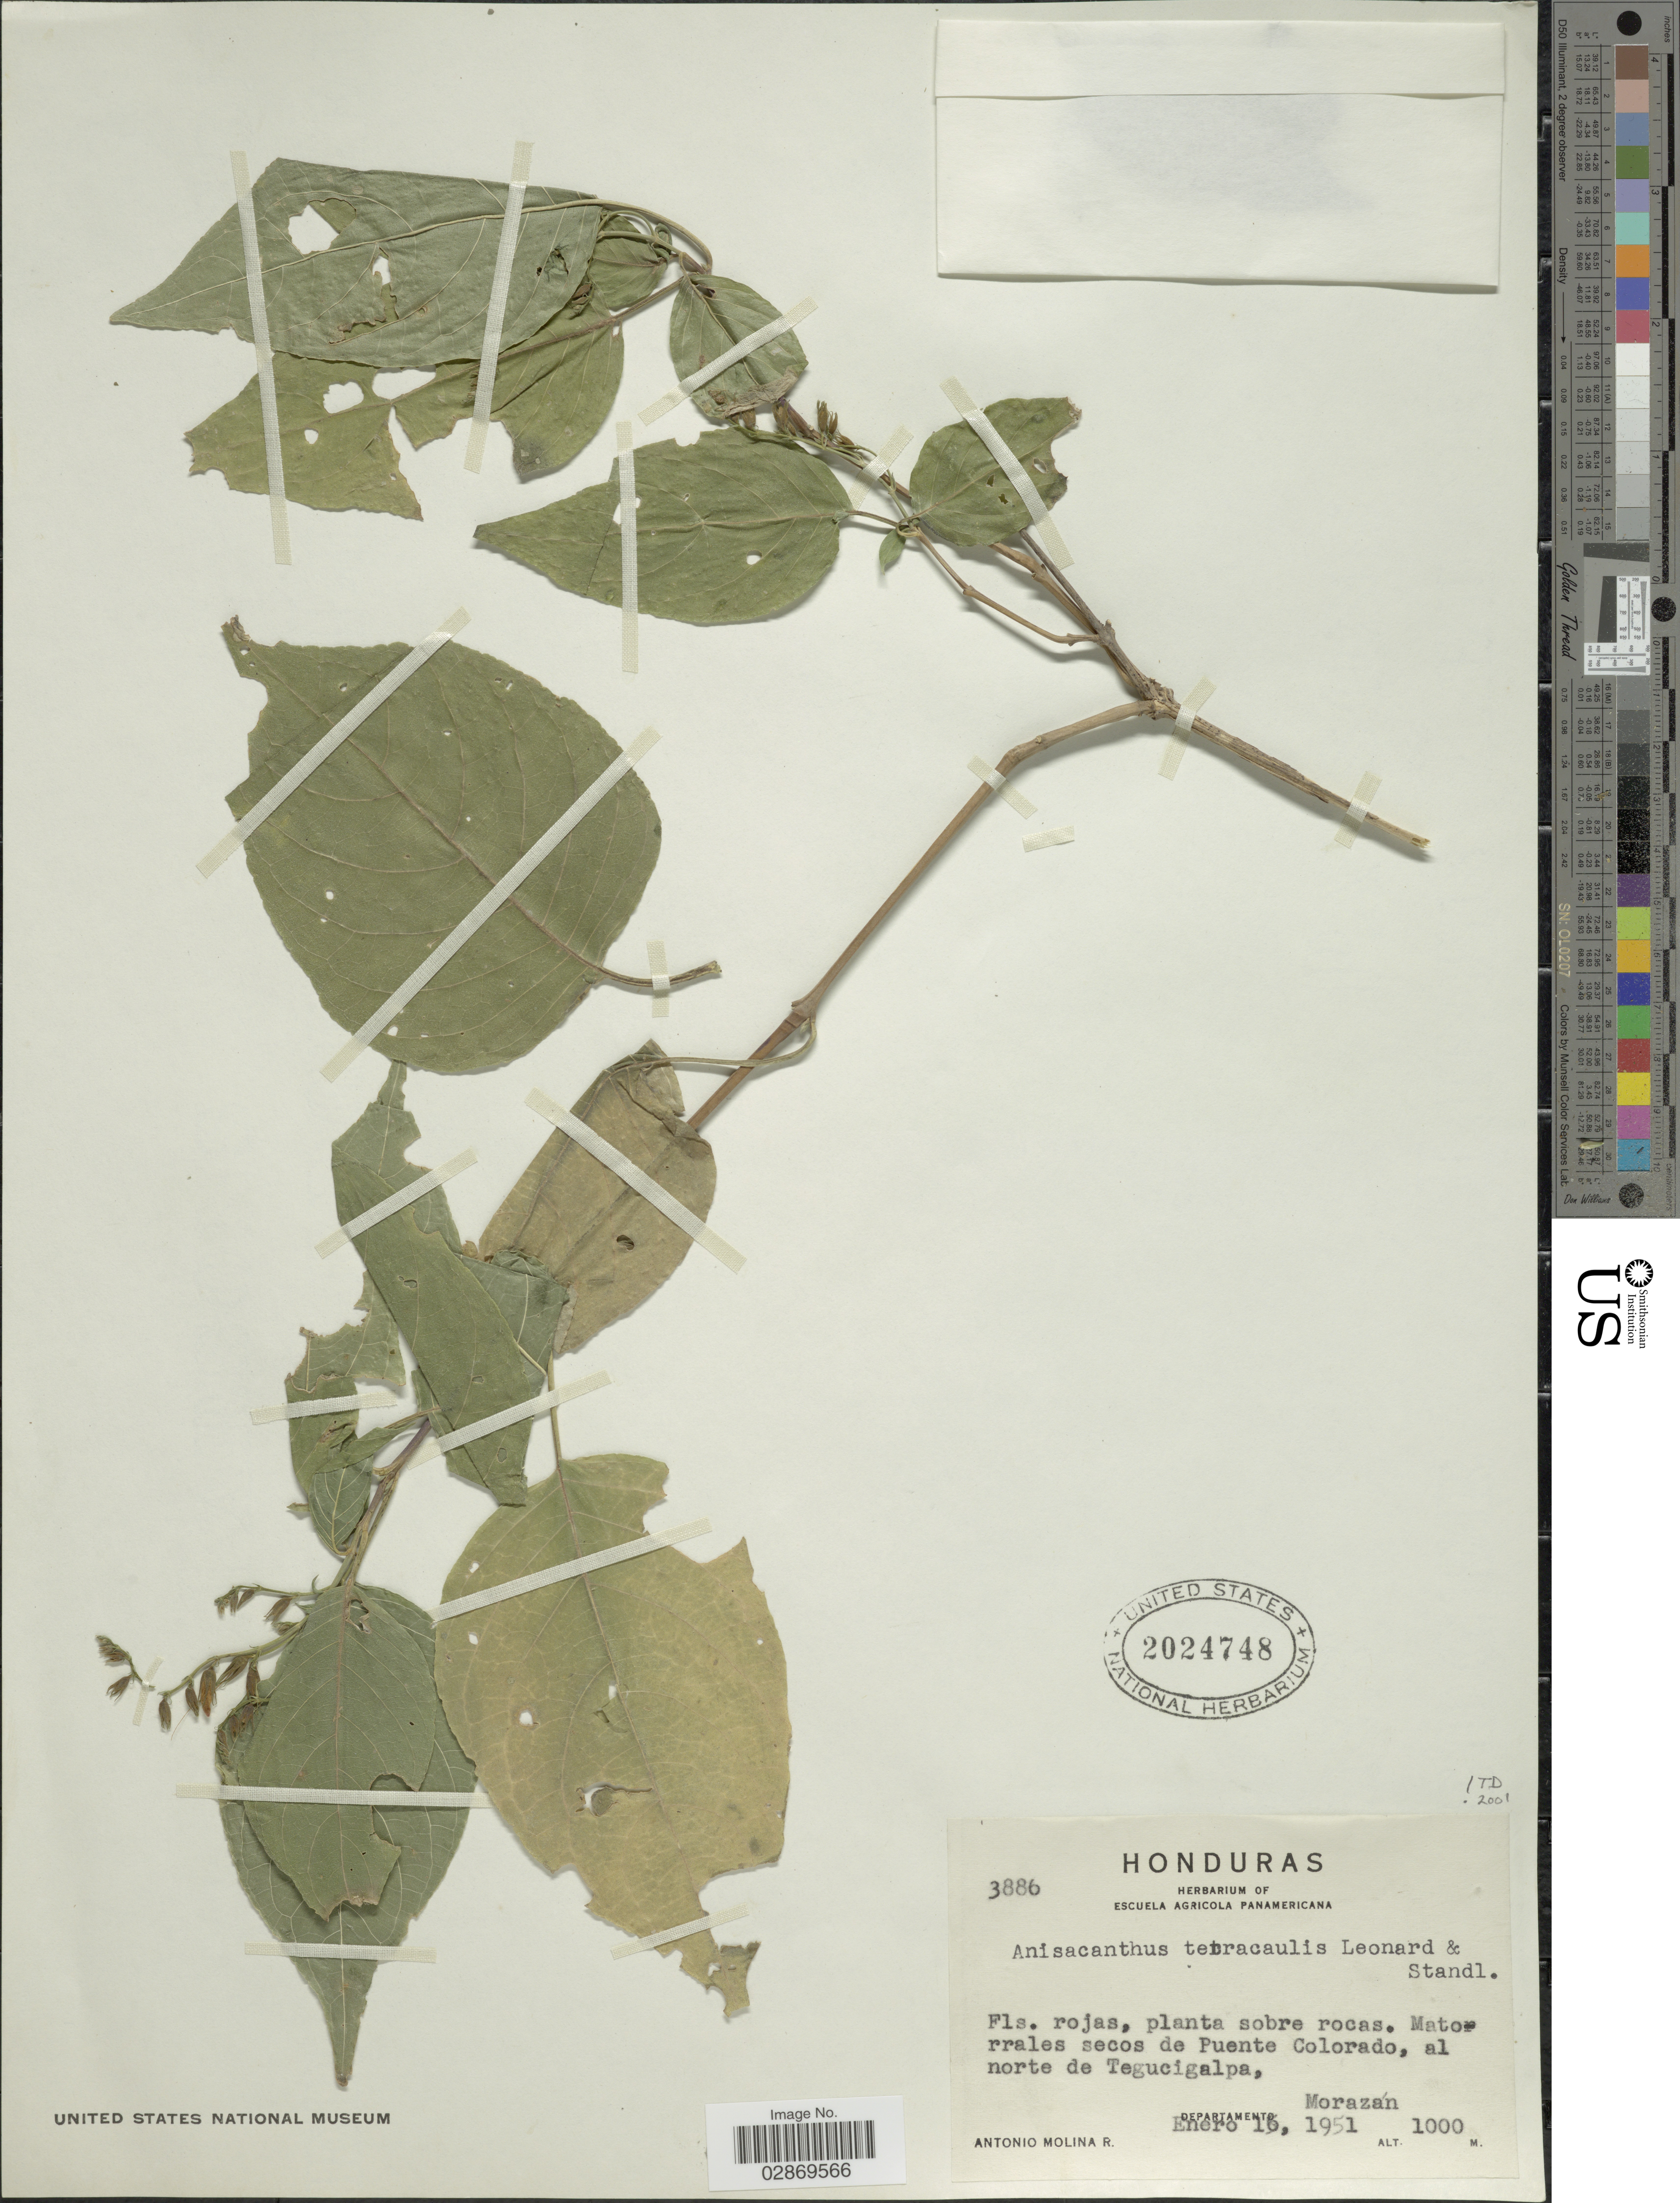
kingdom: Plantae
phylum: Tracheophyta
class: Magnoliopsida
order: Lamiales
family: Acanthaceae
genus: Anisacanthus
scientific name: Anisacanthus tetracaulis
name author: Leonard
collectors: A. Molina R.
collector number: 3886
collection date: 1951-01-16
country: Honduras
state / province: Fco. Morazán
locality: Matorrales secos de Puente Colorado, al norte de Tegucigalpa, Departamento Morazán.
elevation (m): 1000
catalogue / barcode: US 2024748